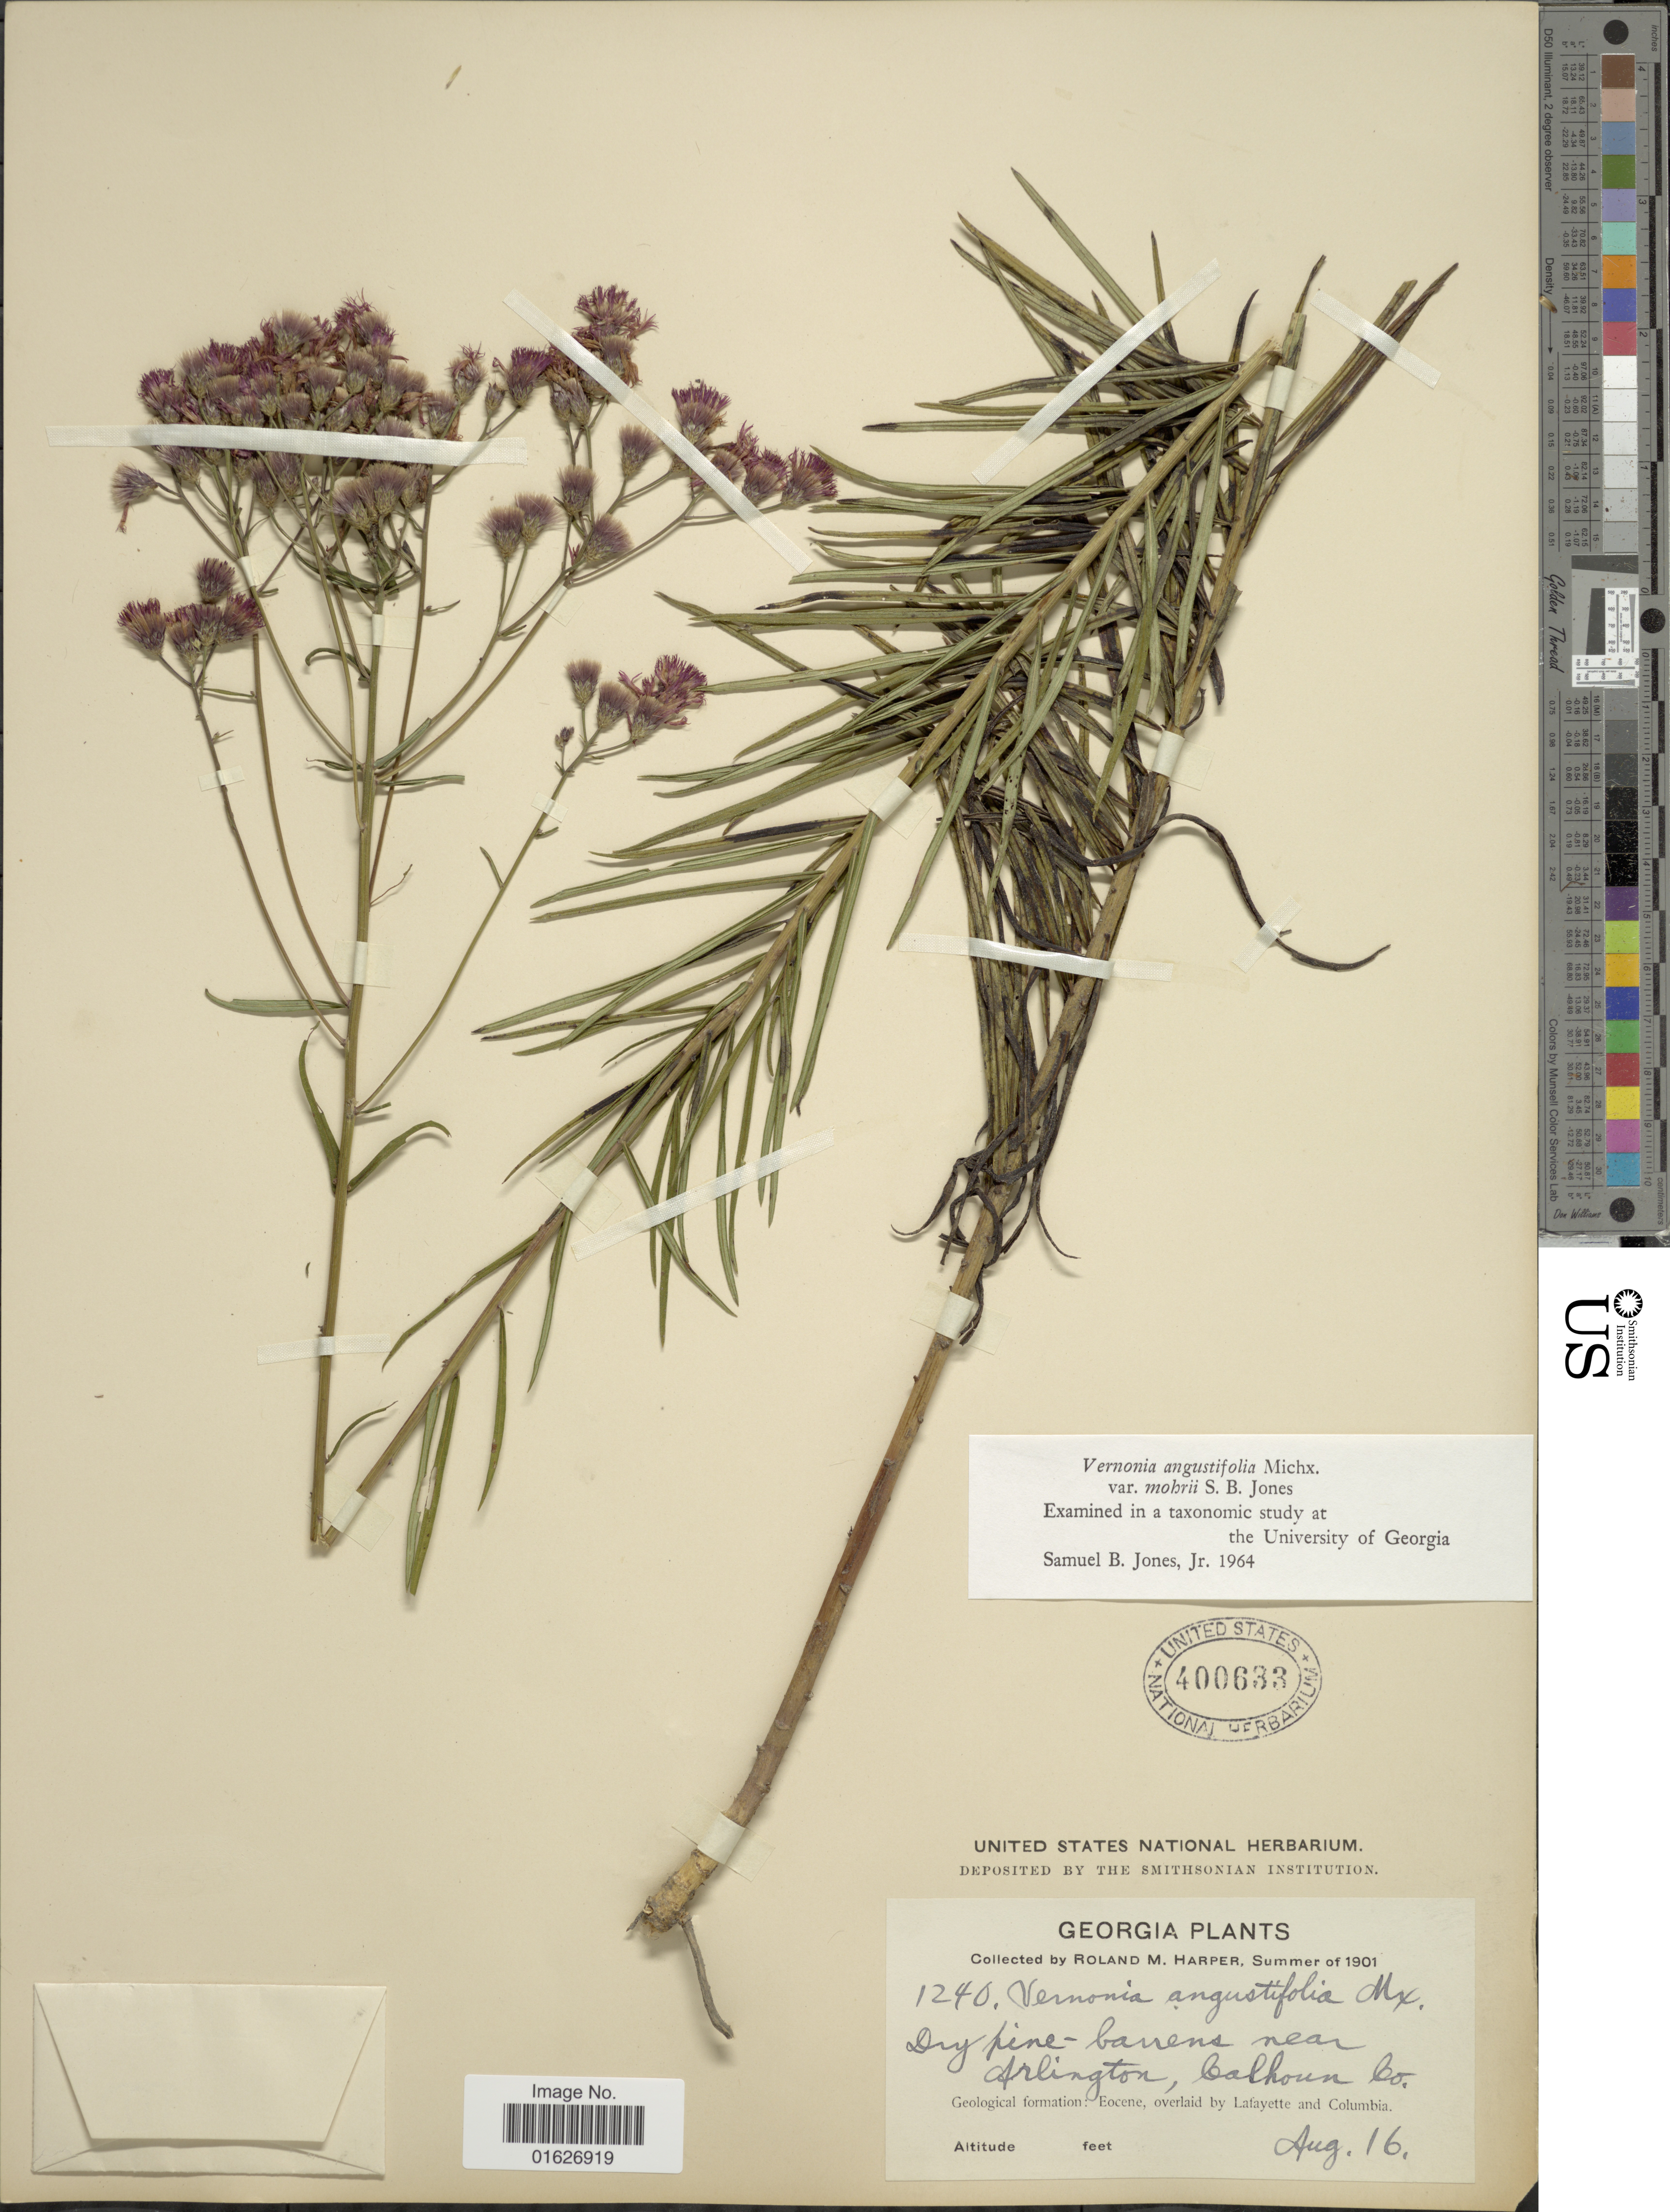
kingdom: Plantae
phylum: Tracheophyta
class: Magnoliopsida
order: Asterales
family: Asteraceae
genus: Vernonia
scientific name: Vernonia angustifolia var. mohrii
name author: S.B. Jones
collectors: R. M. Harper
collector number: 1240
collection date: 1901-08-16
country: United States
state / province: Georgia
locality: Near Arlington, Calhoun Co.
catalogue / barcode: US 400633